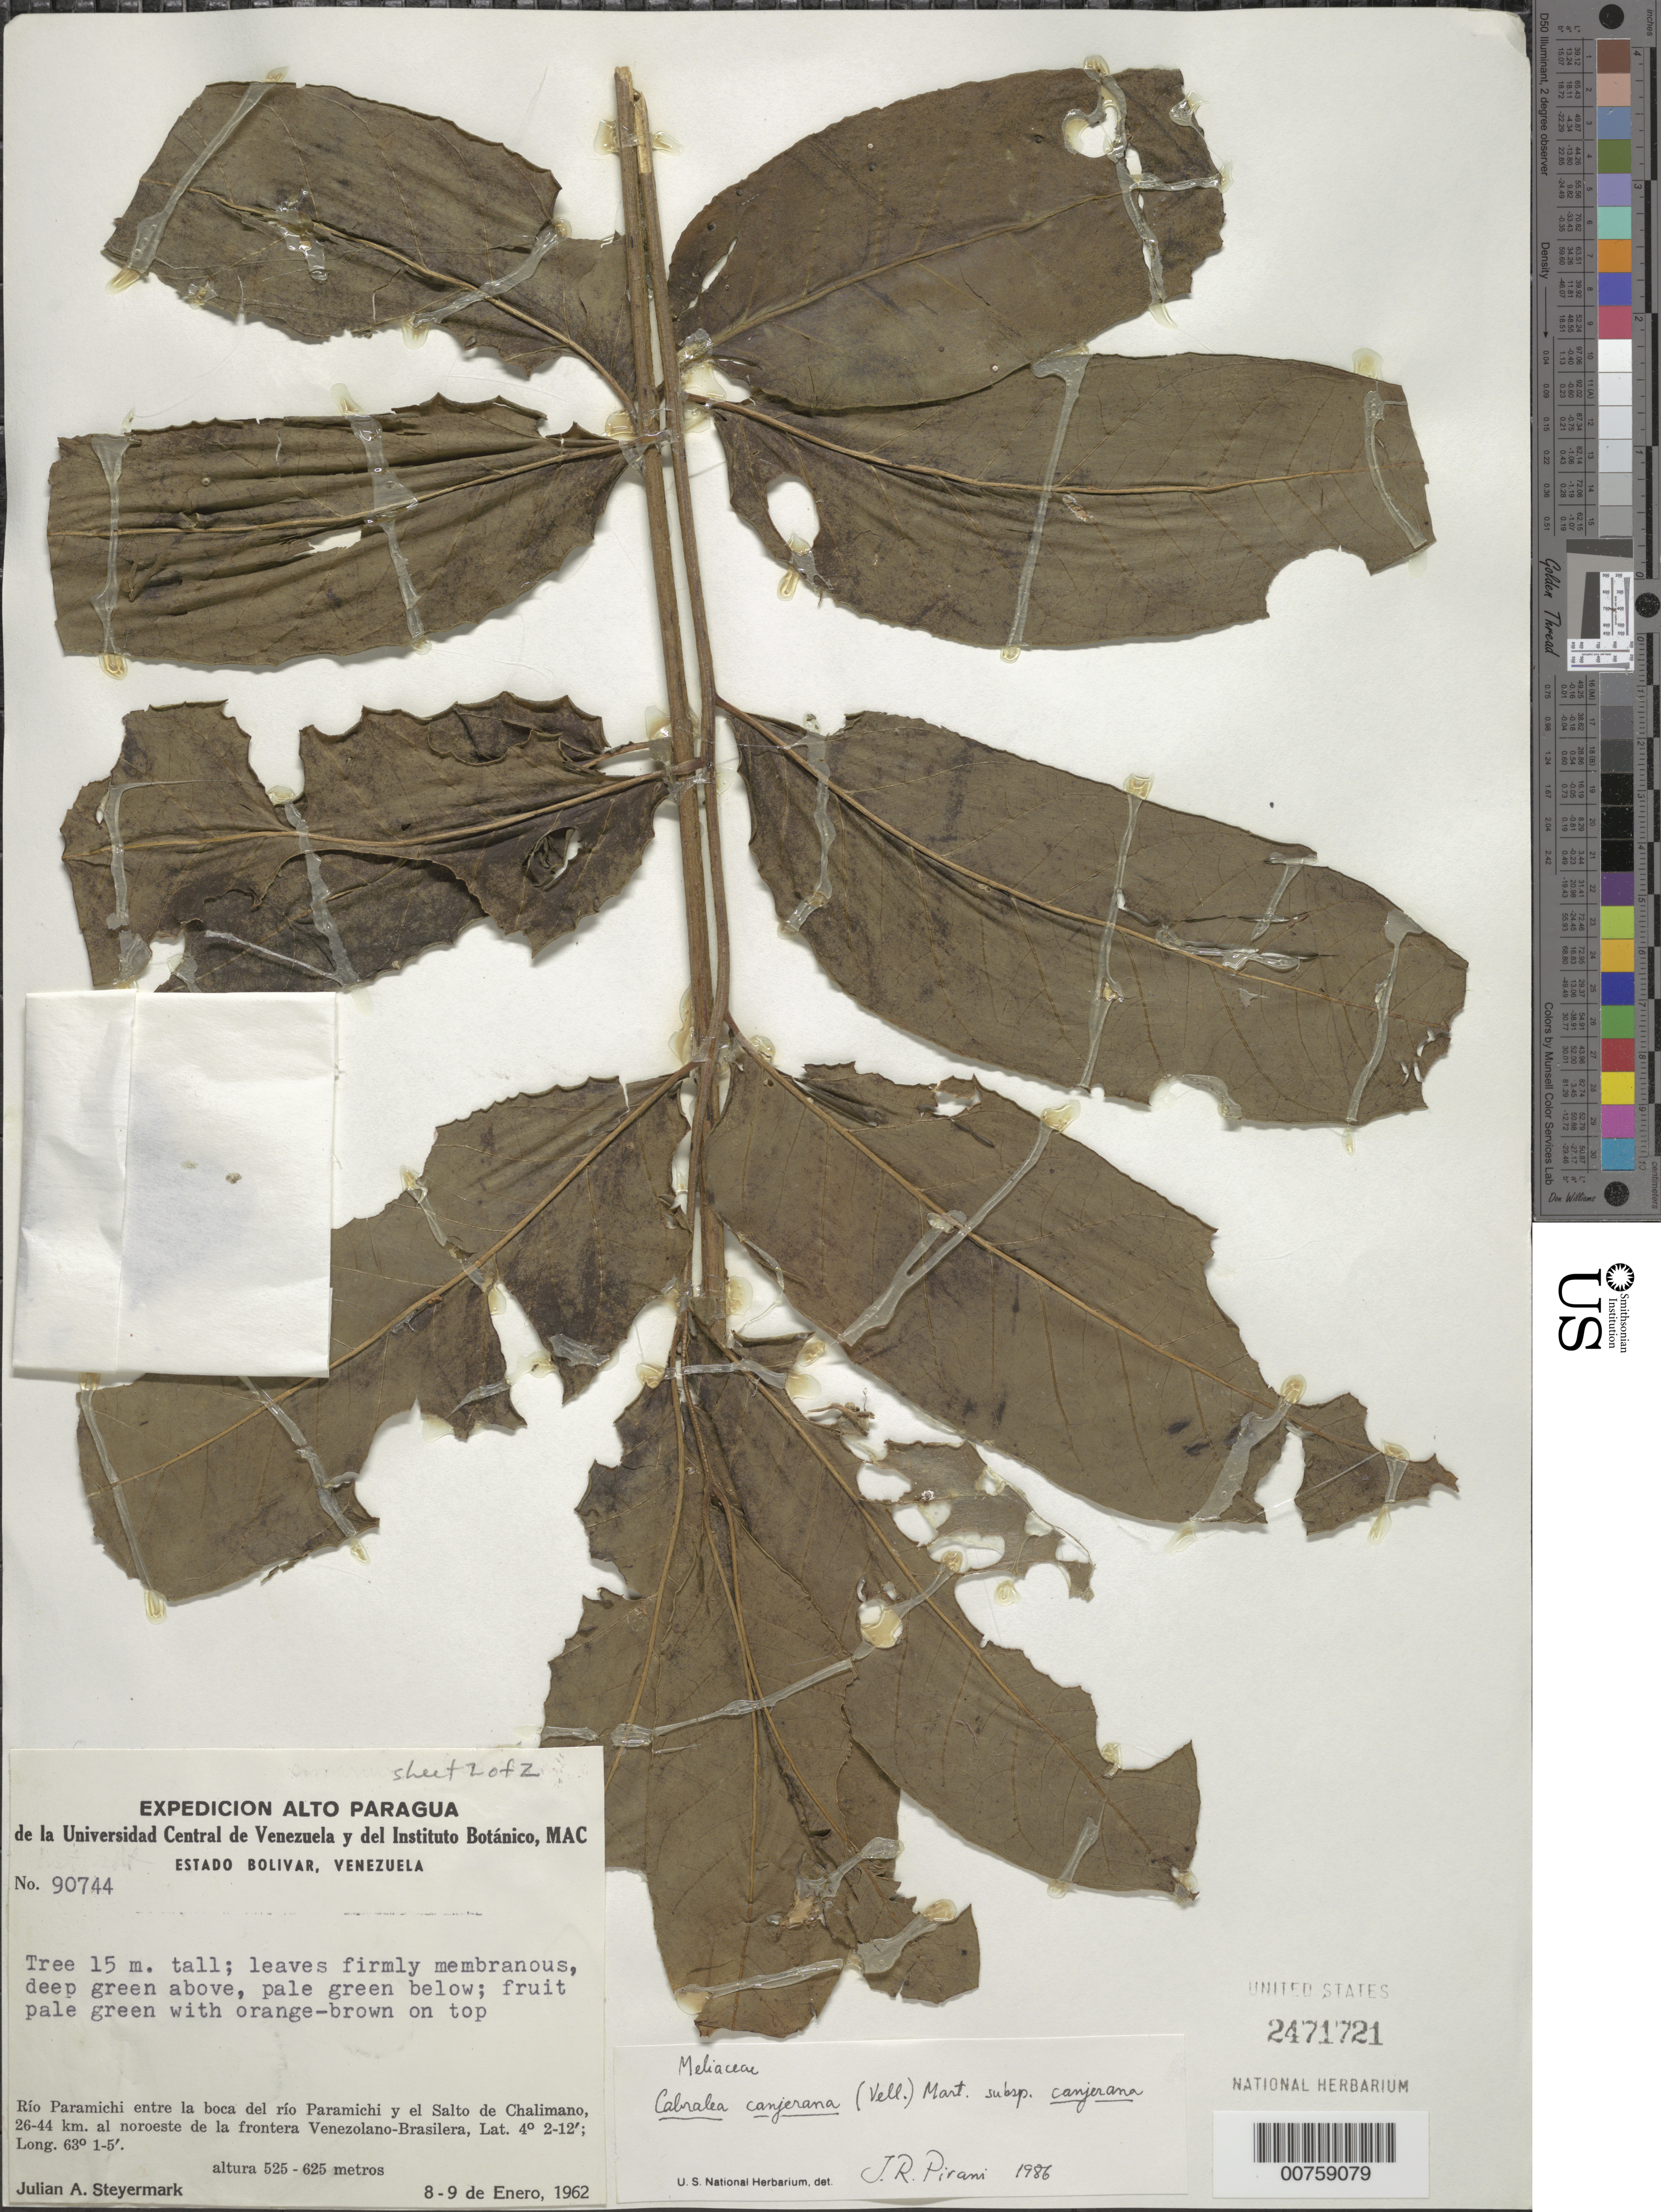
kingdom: Plantae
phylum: Tracheophyta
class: Magnoliopsida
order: Sapindales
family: Meliaceae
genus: Cabralea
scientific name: Cabralea canjerana subsp. canjerana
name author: (Vell.) Mart.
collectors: J. Steyermark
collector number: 90744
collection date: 1962-01-08/1962-01-09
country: Venezuela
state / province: Bolivar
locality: Alto Paragua, Río Paramichi entre la boca del río Paramichi y el Salto de Chalimano, 26-44 km. al noroeste de la frontera Venezolano-Brasilera.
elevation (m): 525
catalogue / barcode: US 2471721